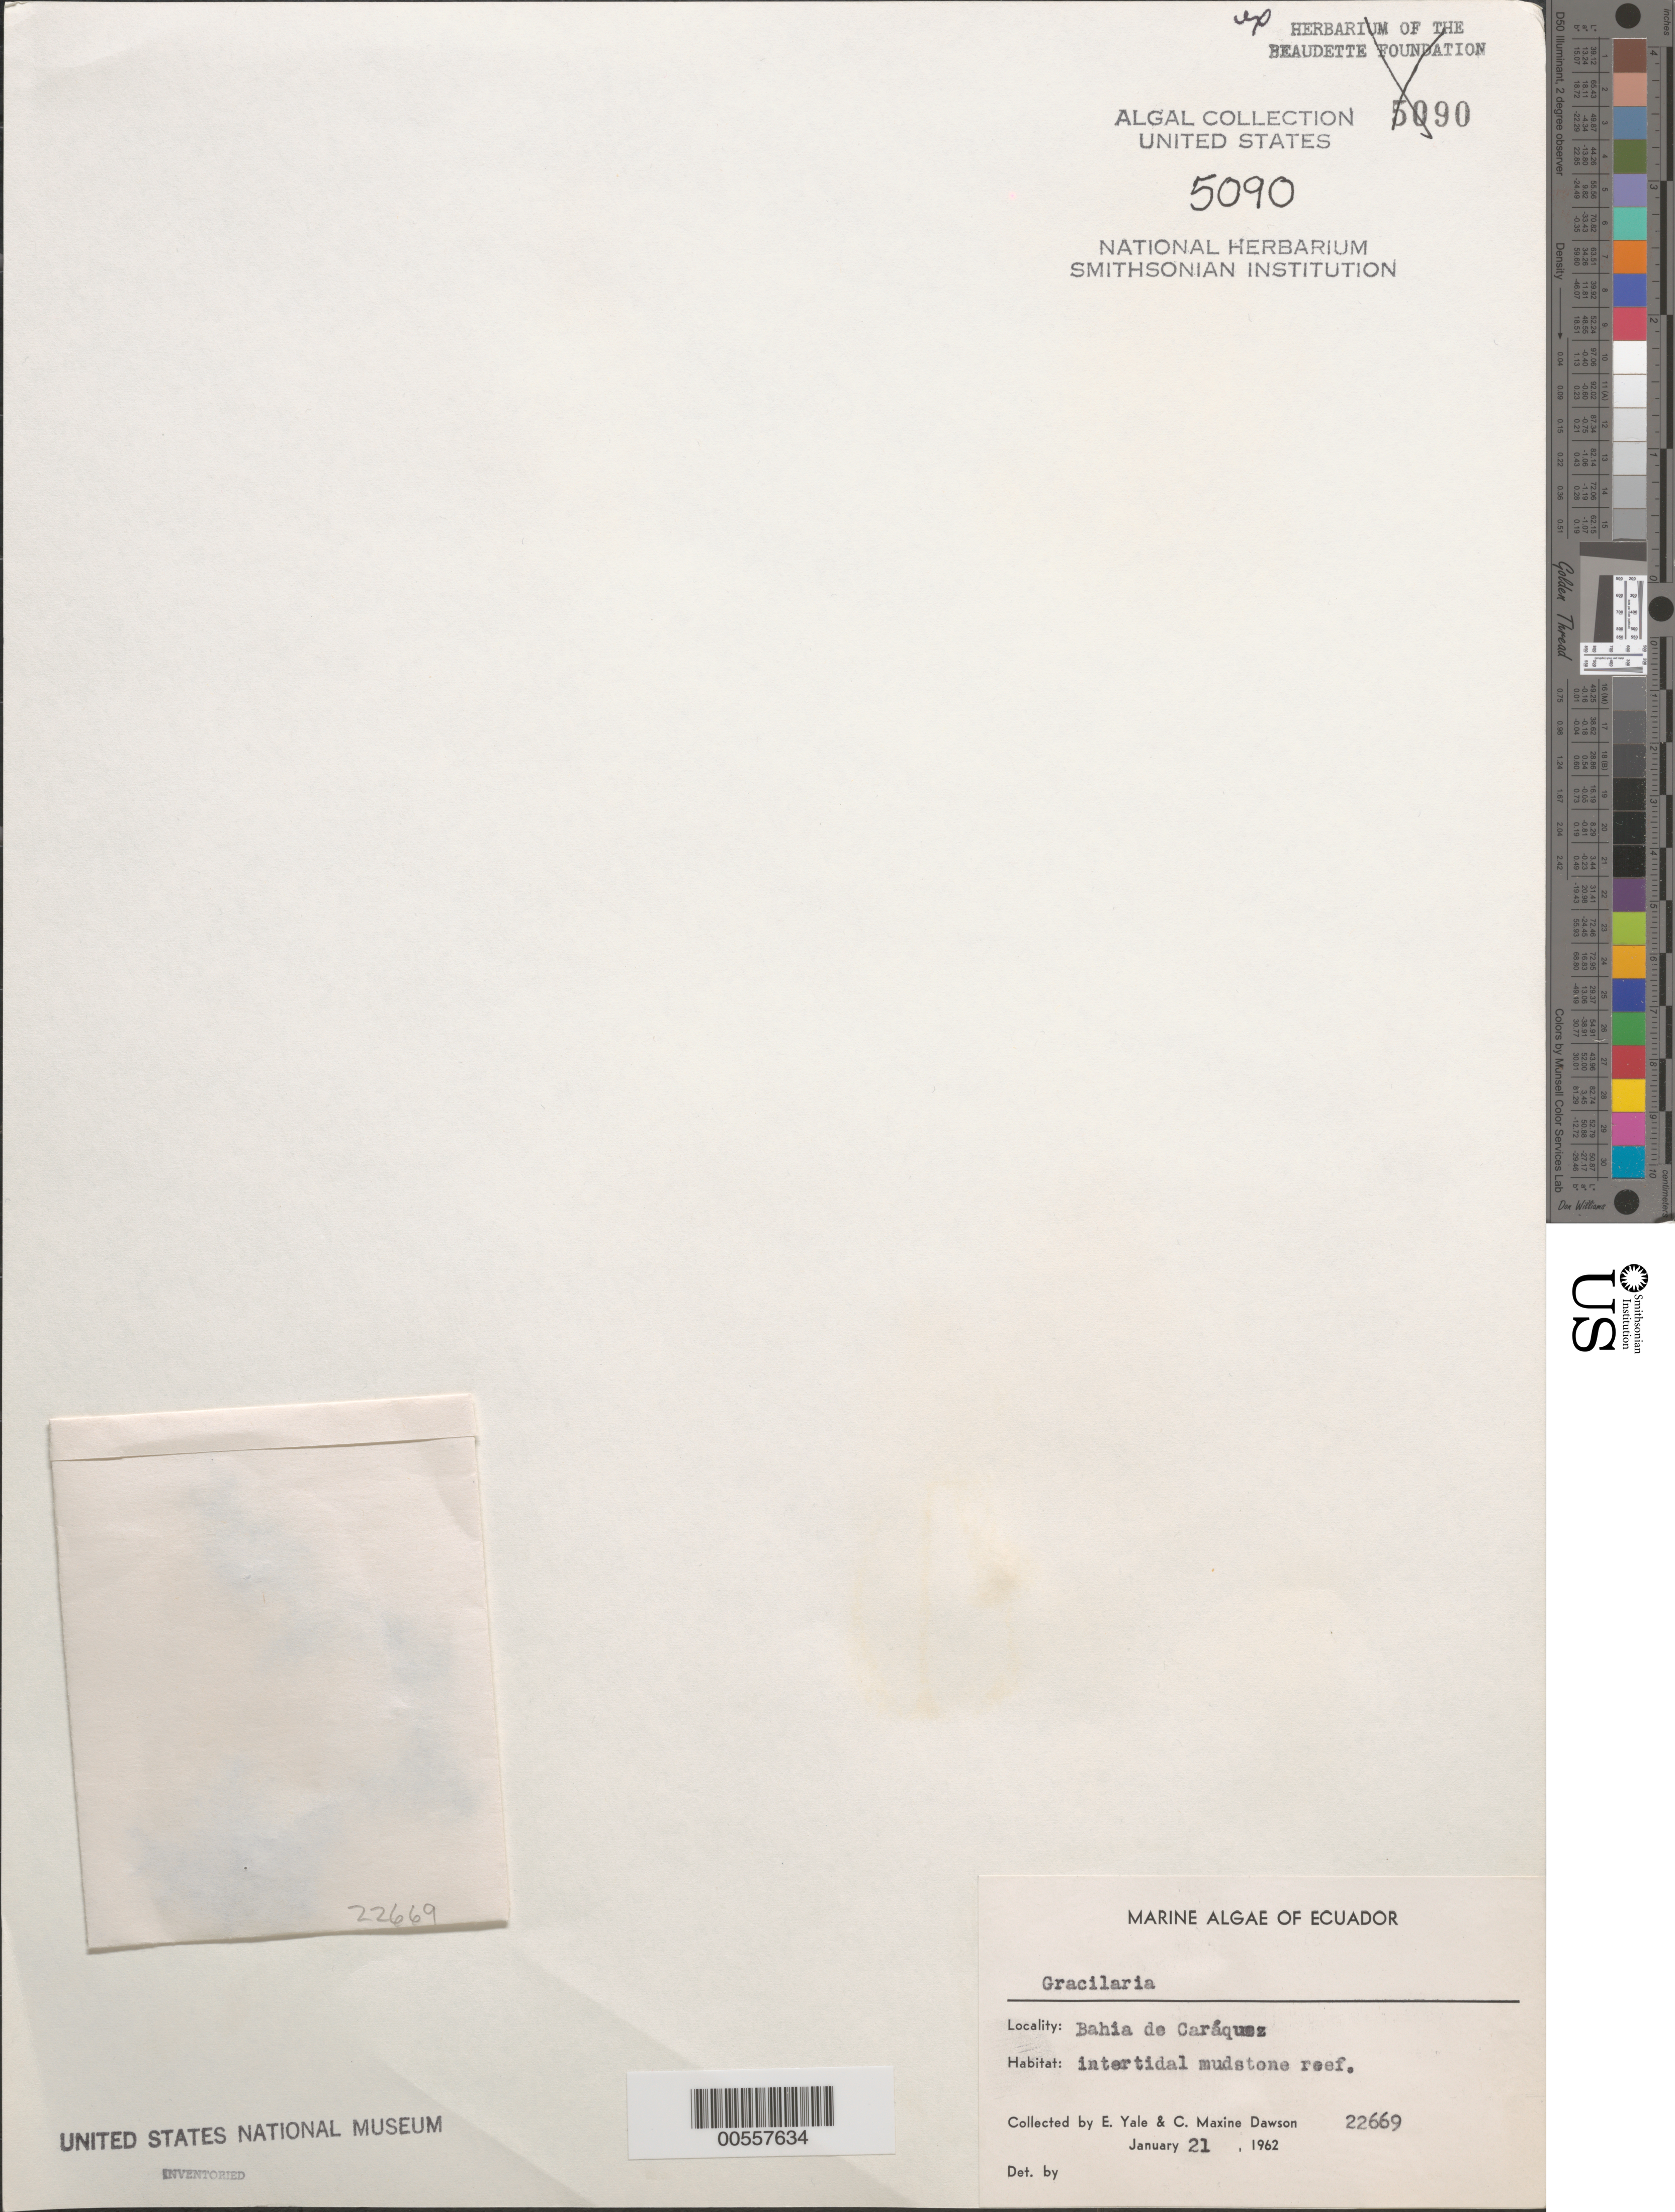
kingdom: Plantae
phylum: Rhodophyta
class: Florideophyceae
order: Gracilariales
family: Gracilariaceae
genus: Gracilaria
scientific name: Gracilaria sp.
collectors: E. Y. Dawson & C. M. Dawson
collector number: EYD 22669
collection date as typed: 21 Jan 1962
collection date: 1962-01-21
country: Ecuador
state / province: Manabí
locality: Bahia de Caraquez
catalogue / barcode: US 5090